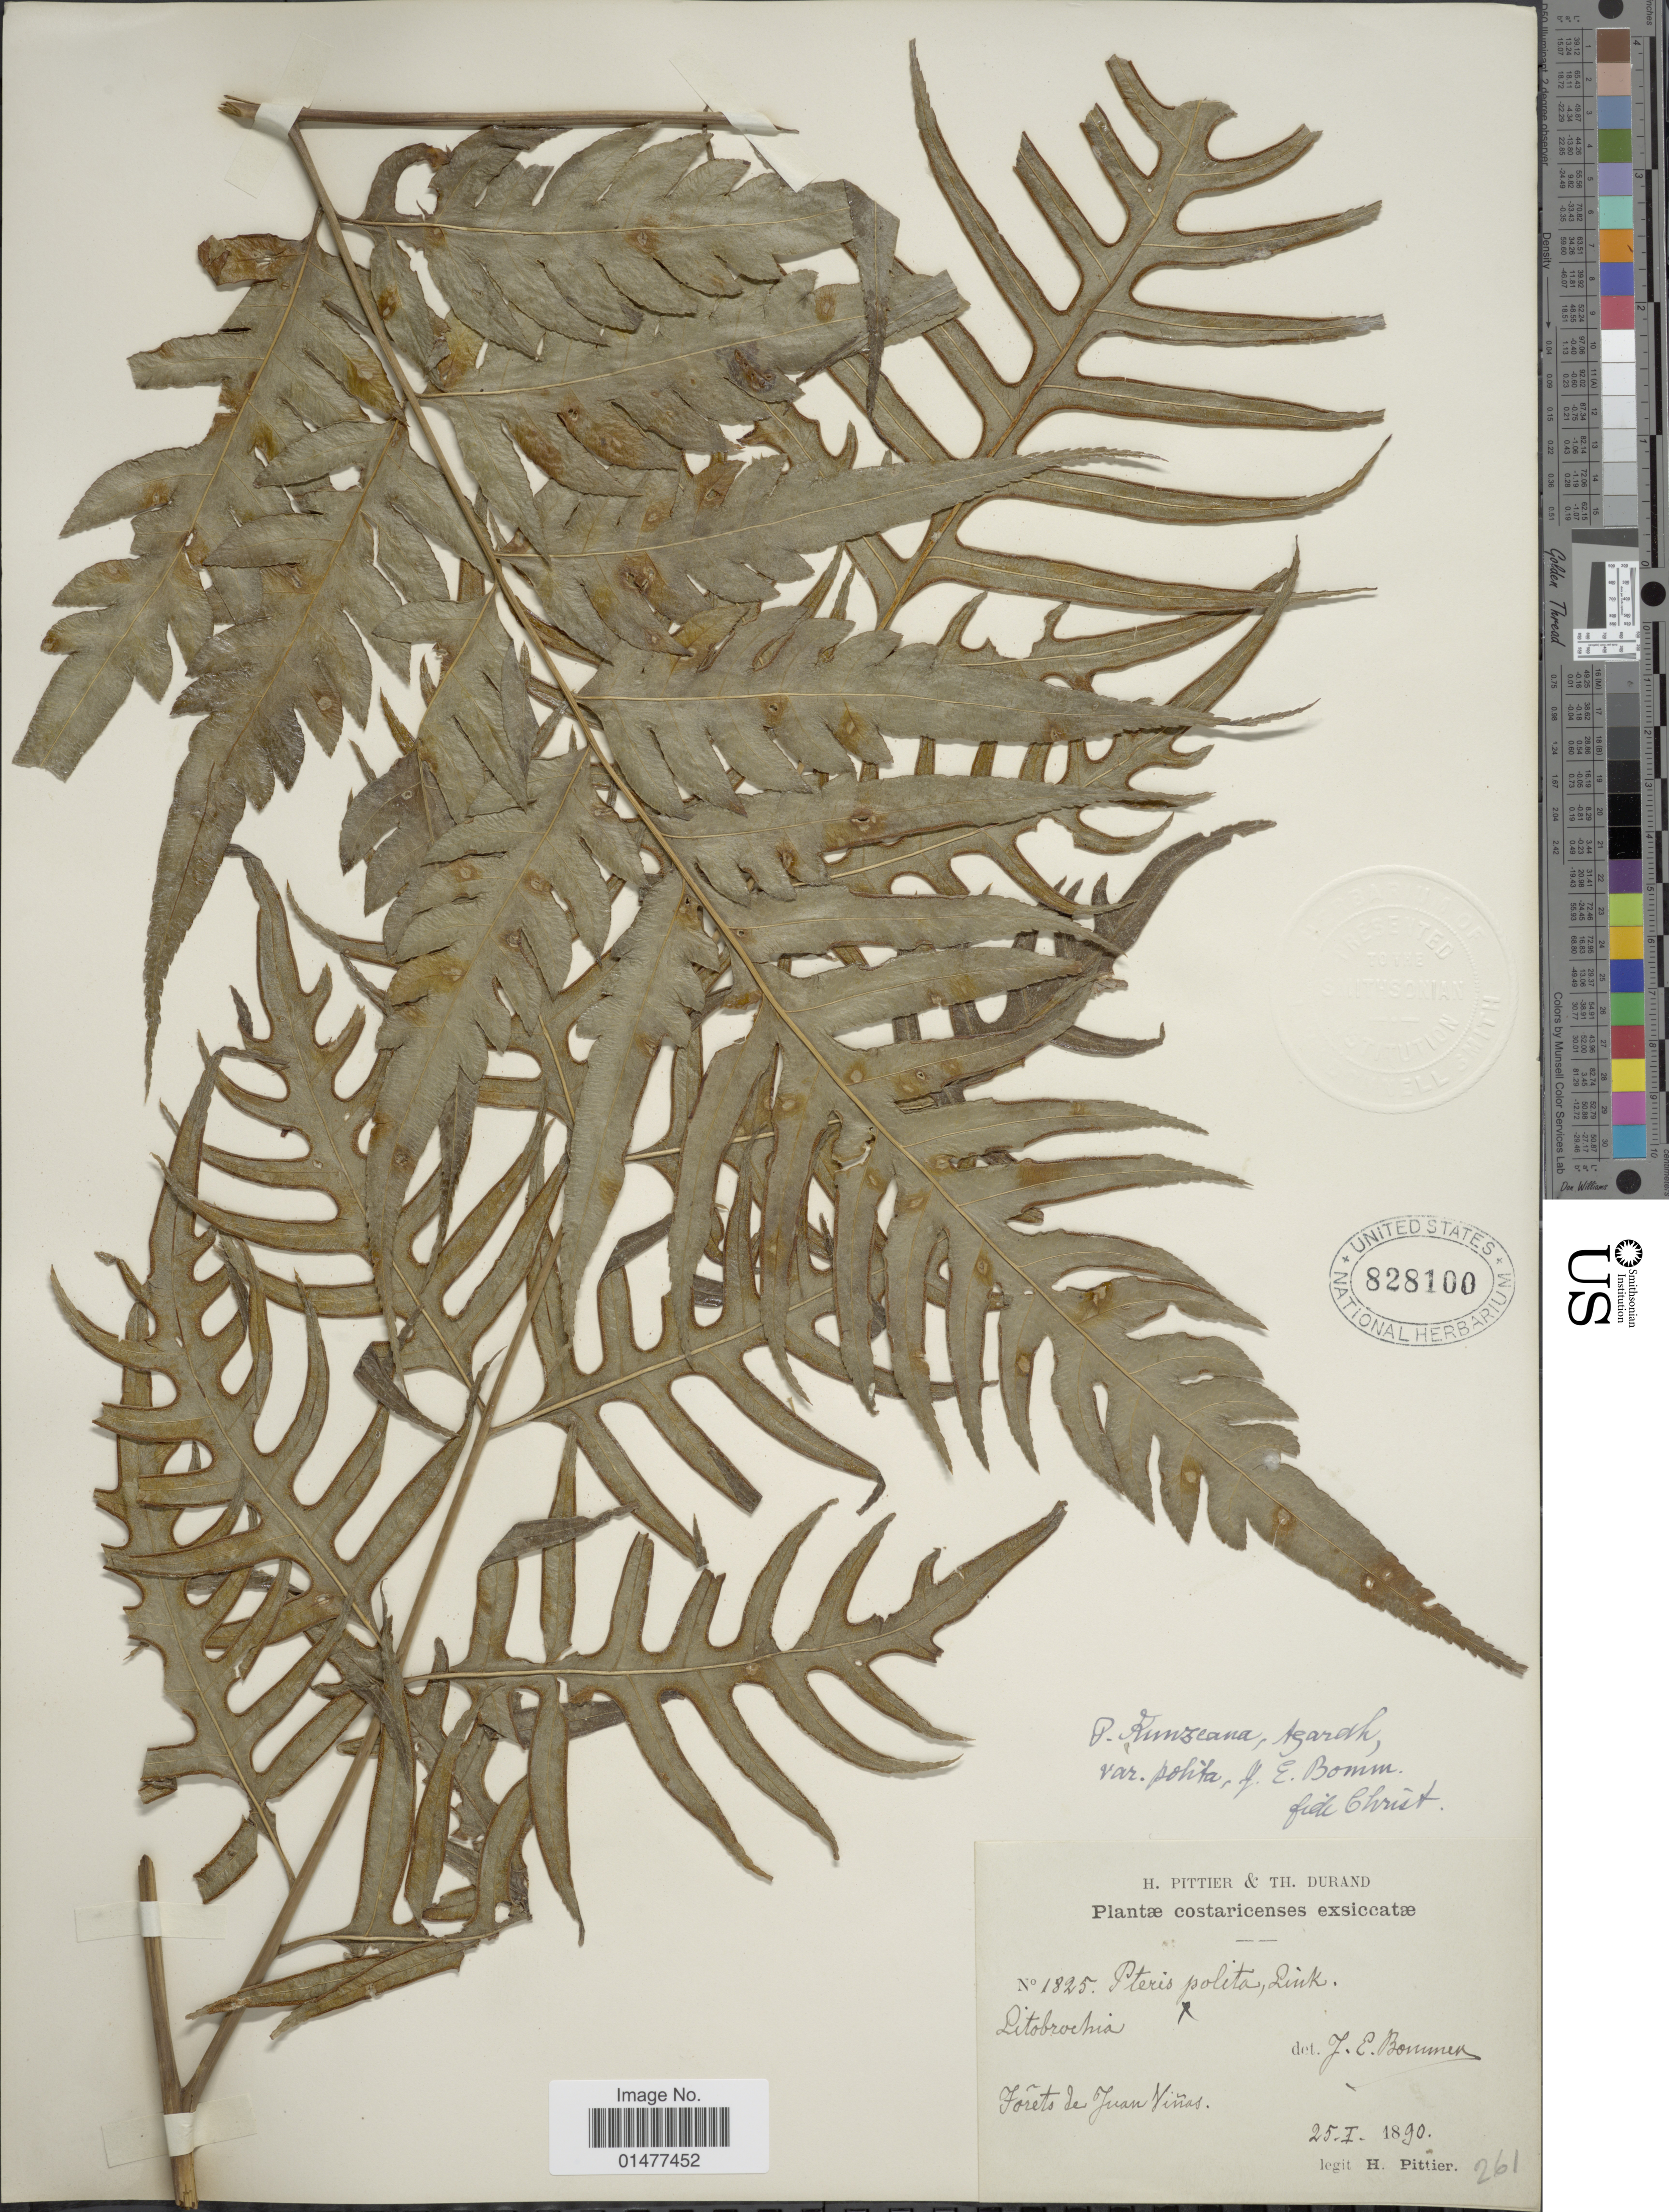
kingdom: Plantae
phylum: Tracheophyta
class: Polypodiopsida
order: Polypodiales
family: Pteridaceae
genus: Pteris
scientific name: Pteris altissima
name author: Poir.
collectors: H. F. Pittier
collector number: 261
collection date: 1890-01-25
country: Costa Rica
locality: Forets de Juan Viñas.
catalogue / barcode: US 828100